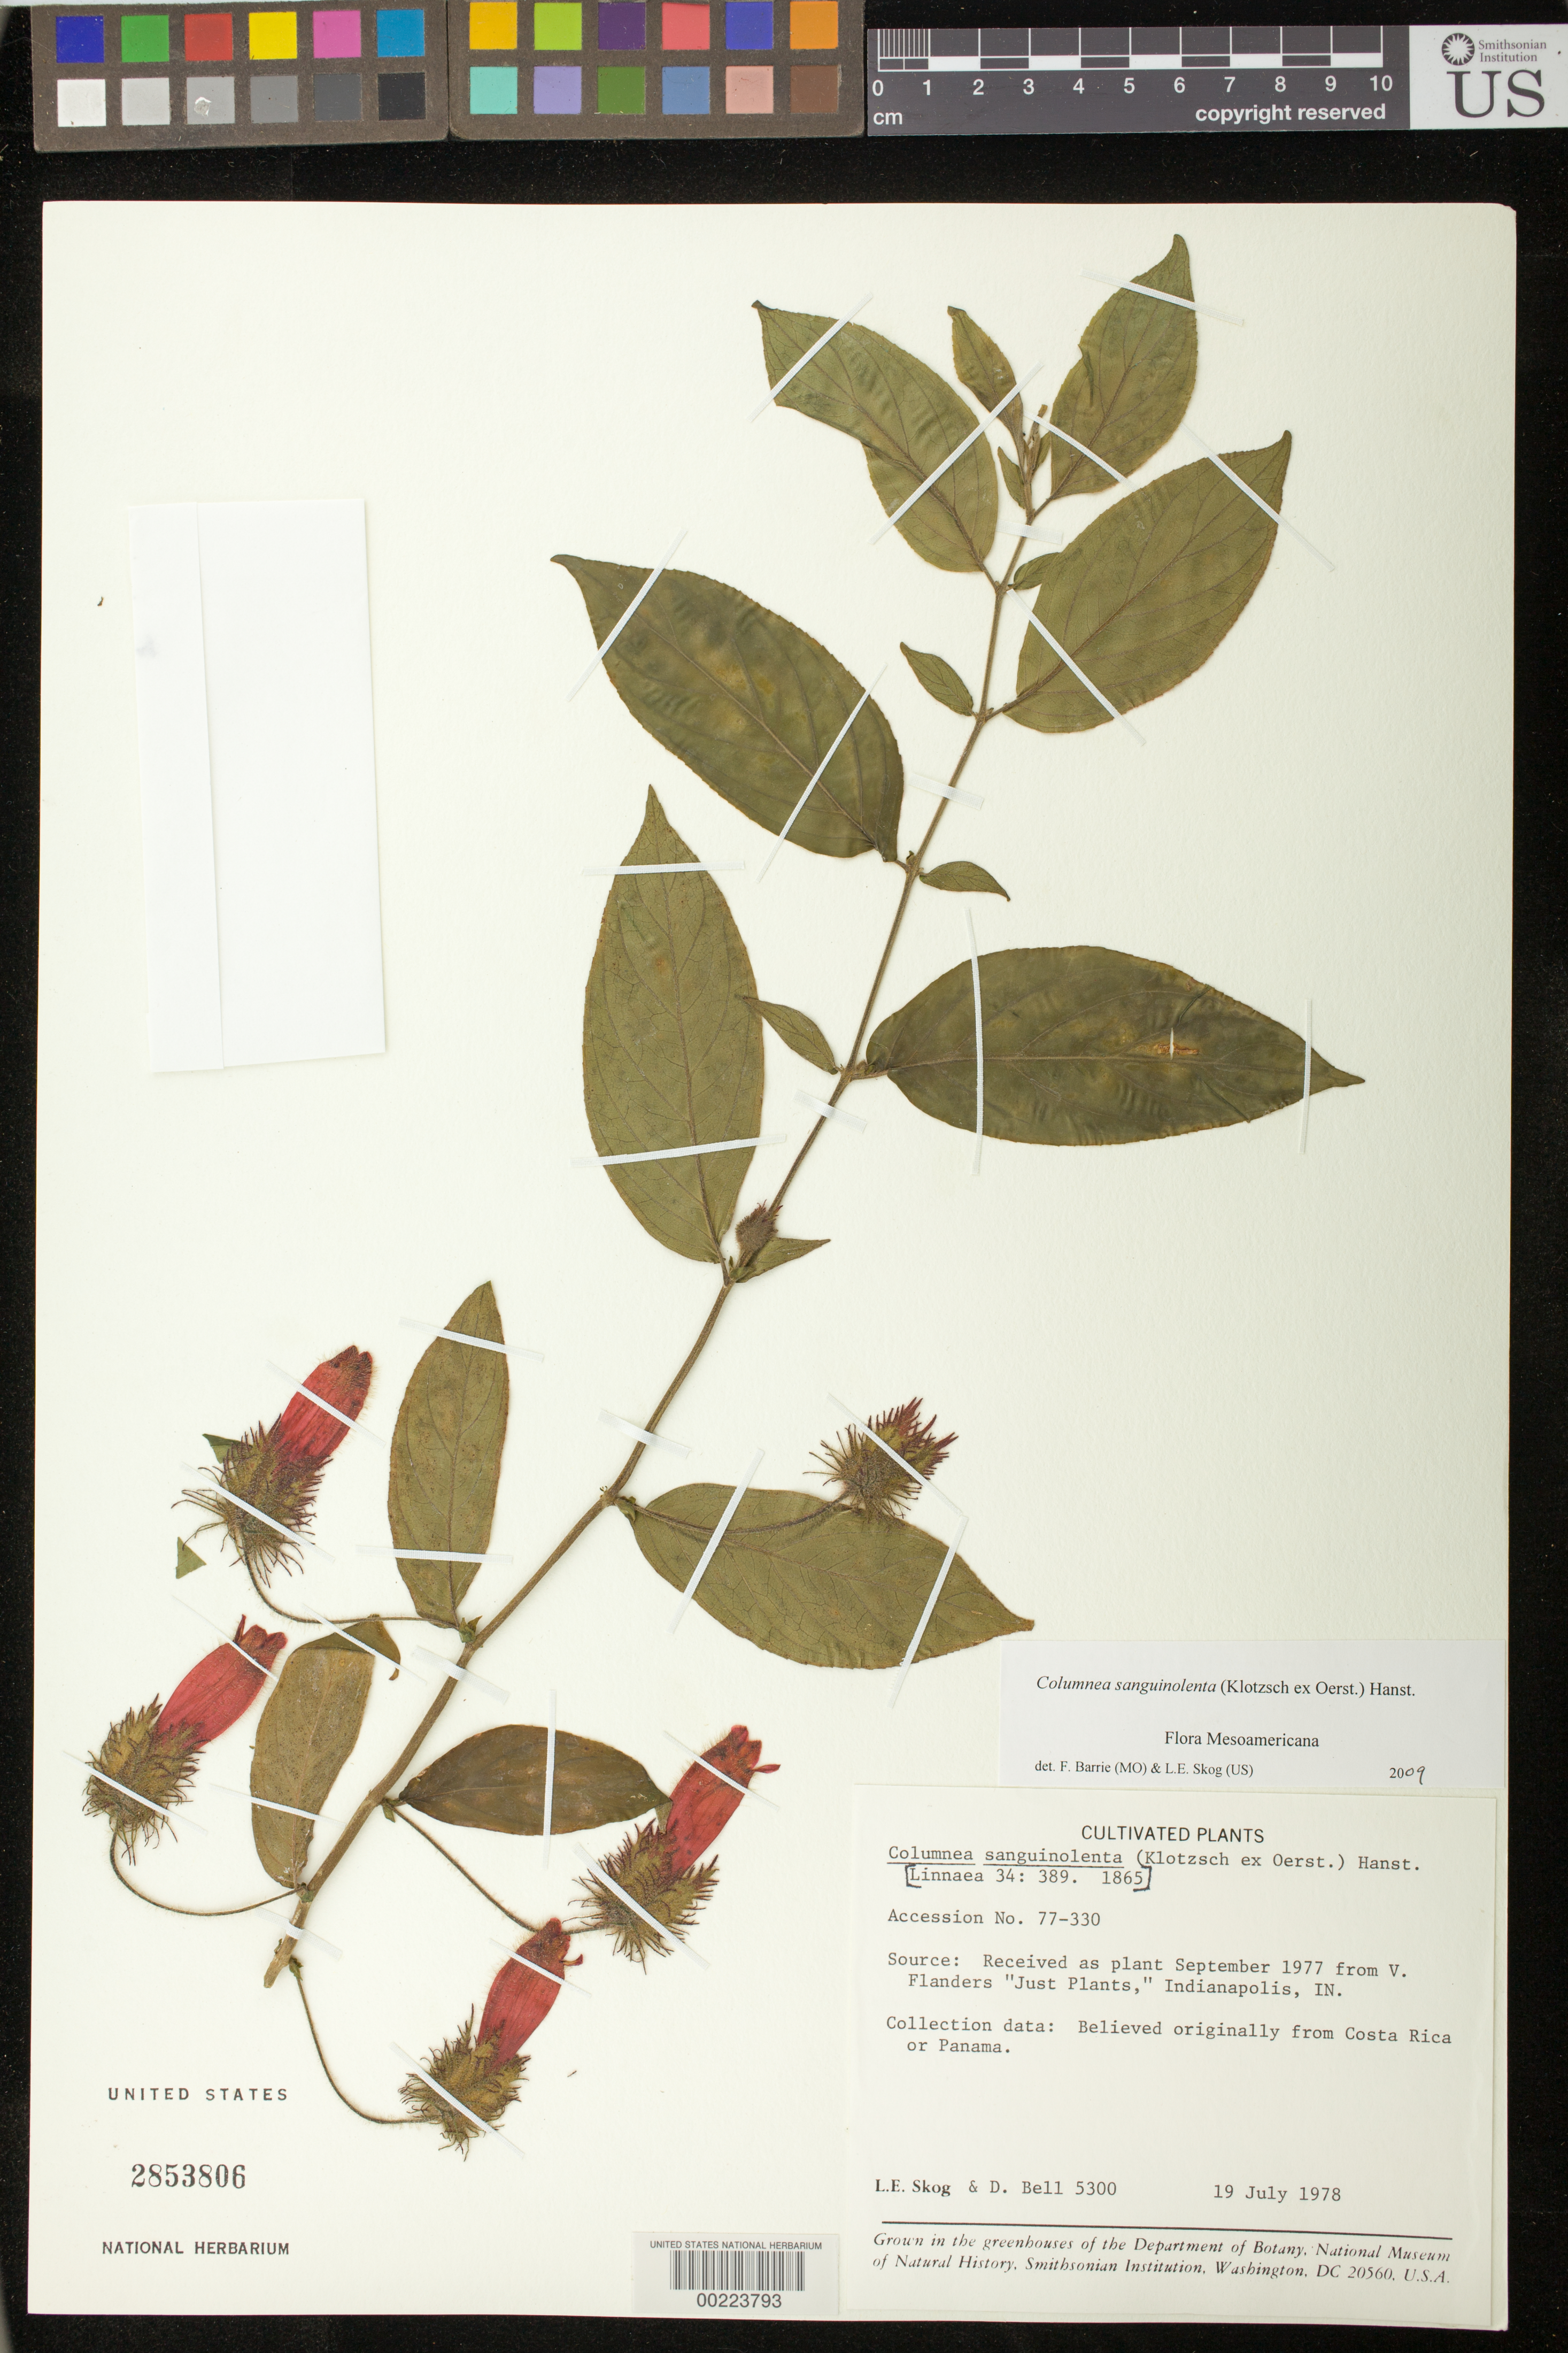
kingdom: Plantae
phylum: Tracheophyta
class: Magnoliopsida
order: Lamiales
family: Gesneriaceae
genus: Columnea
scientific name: Columnea sanguinolenta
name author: (Klotzsch ex Oerst.) Hanst.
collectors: L. E. Skog & D. A. Bell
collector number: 5300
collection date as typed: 19 Jul 1978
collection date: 1978-07-19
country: Costa Rica / Panama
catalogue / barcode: US 2853806